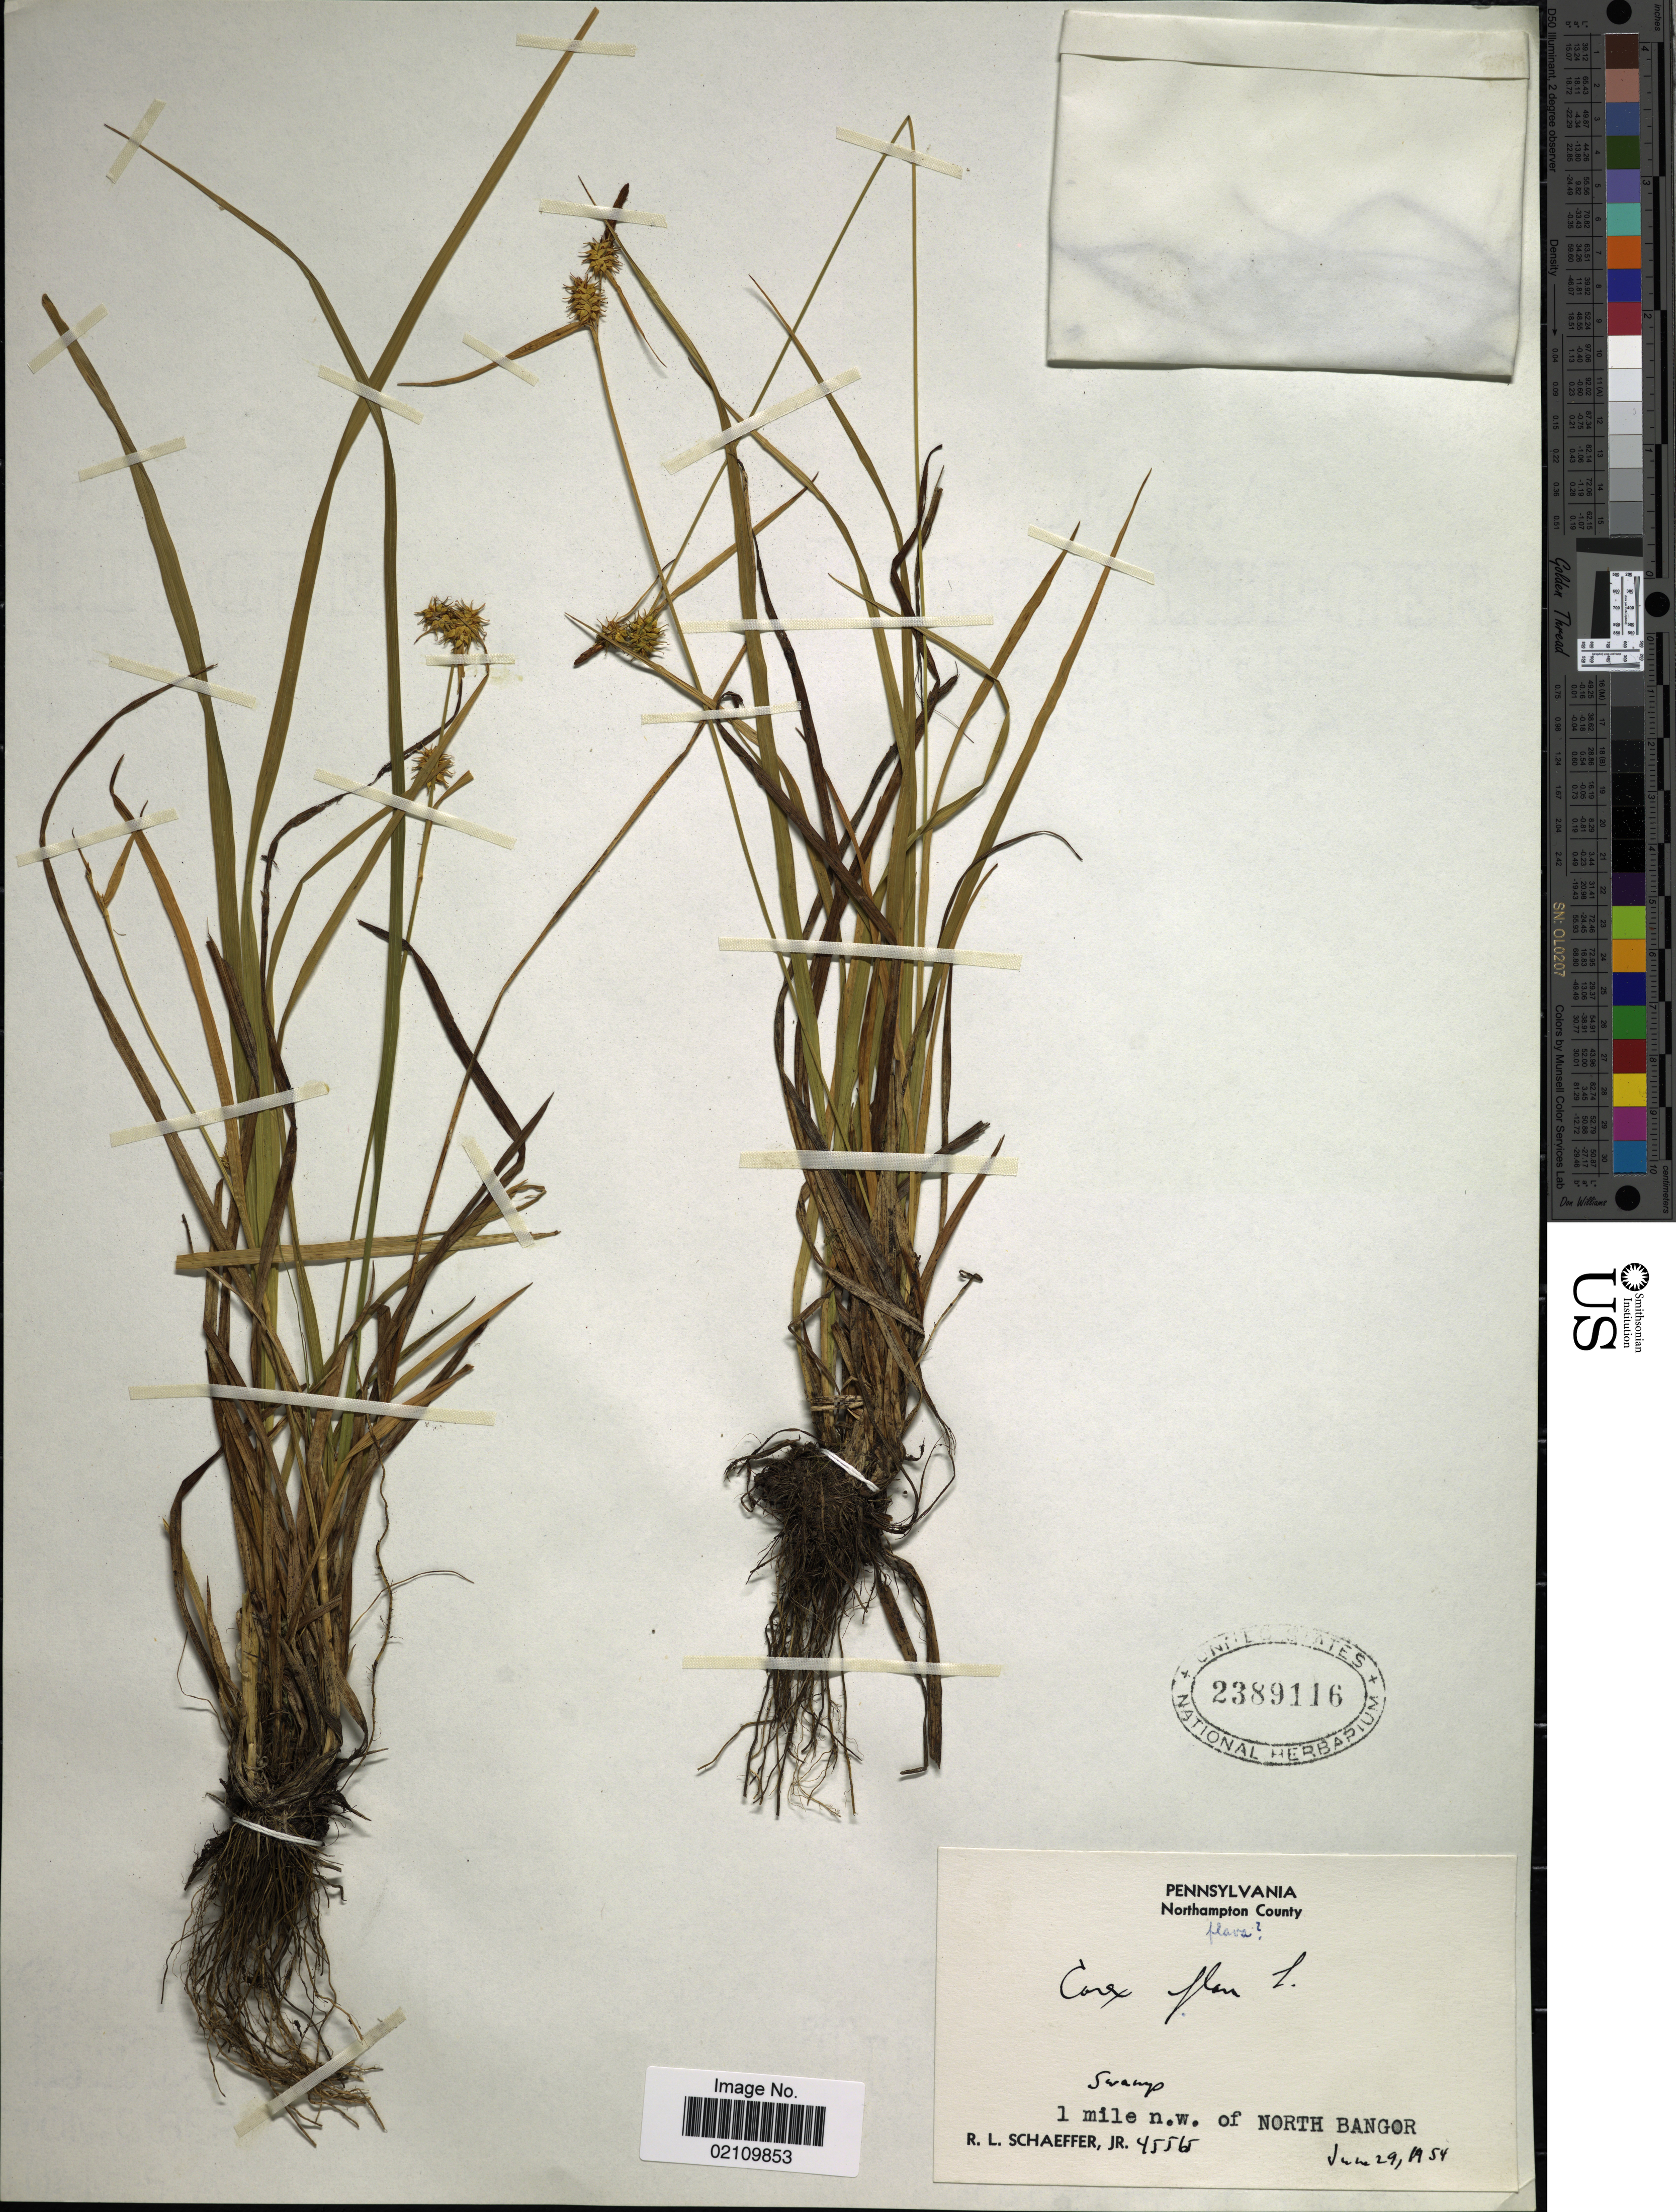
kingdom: Plantae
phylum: Tracheophyta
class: Liliopsida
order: Poales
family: Cyperaceae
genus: Carex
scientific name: Carex flava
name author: L.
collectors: R. L. Schaeffer Jr.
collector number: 45565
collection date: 1954-06-29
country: United States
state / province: Pennsylvania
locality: Northampton County. Swamp. 1 mile n.w. of North Bangor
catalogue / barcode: US 2389116